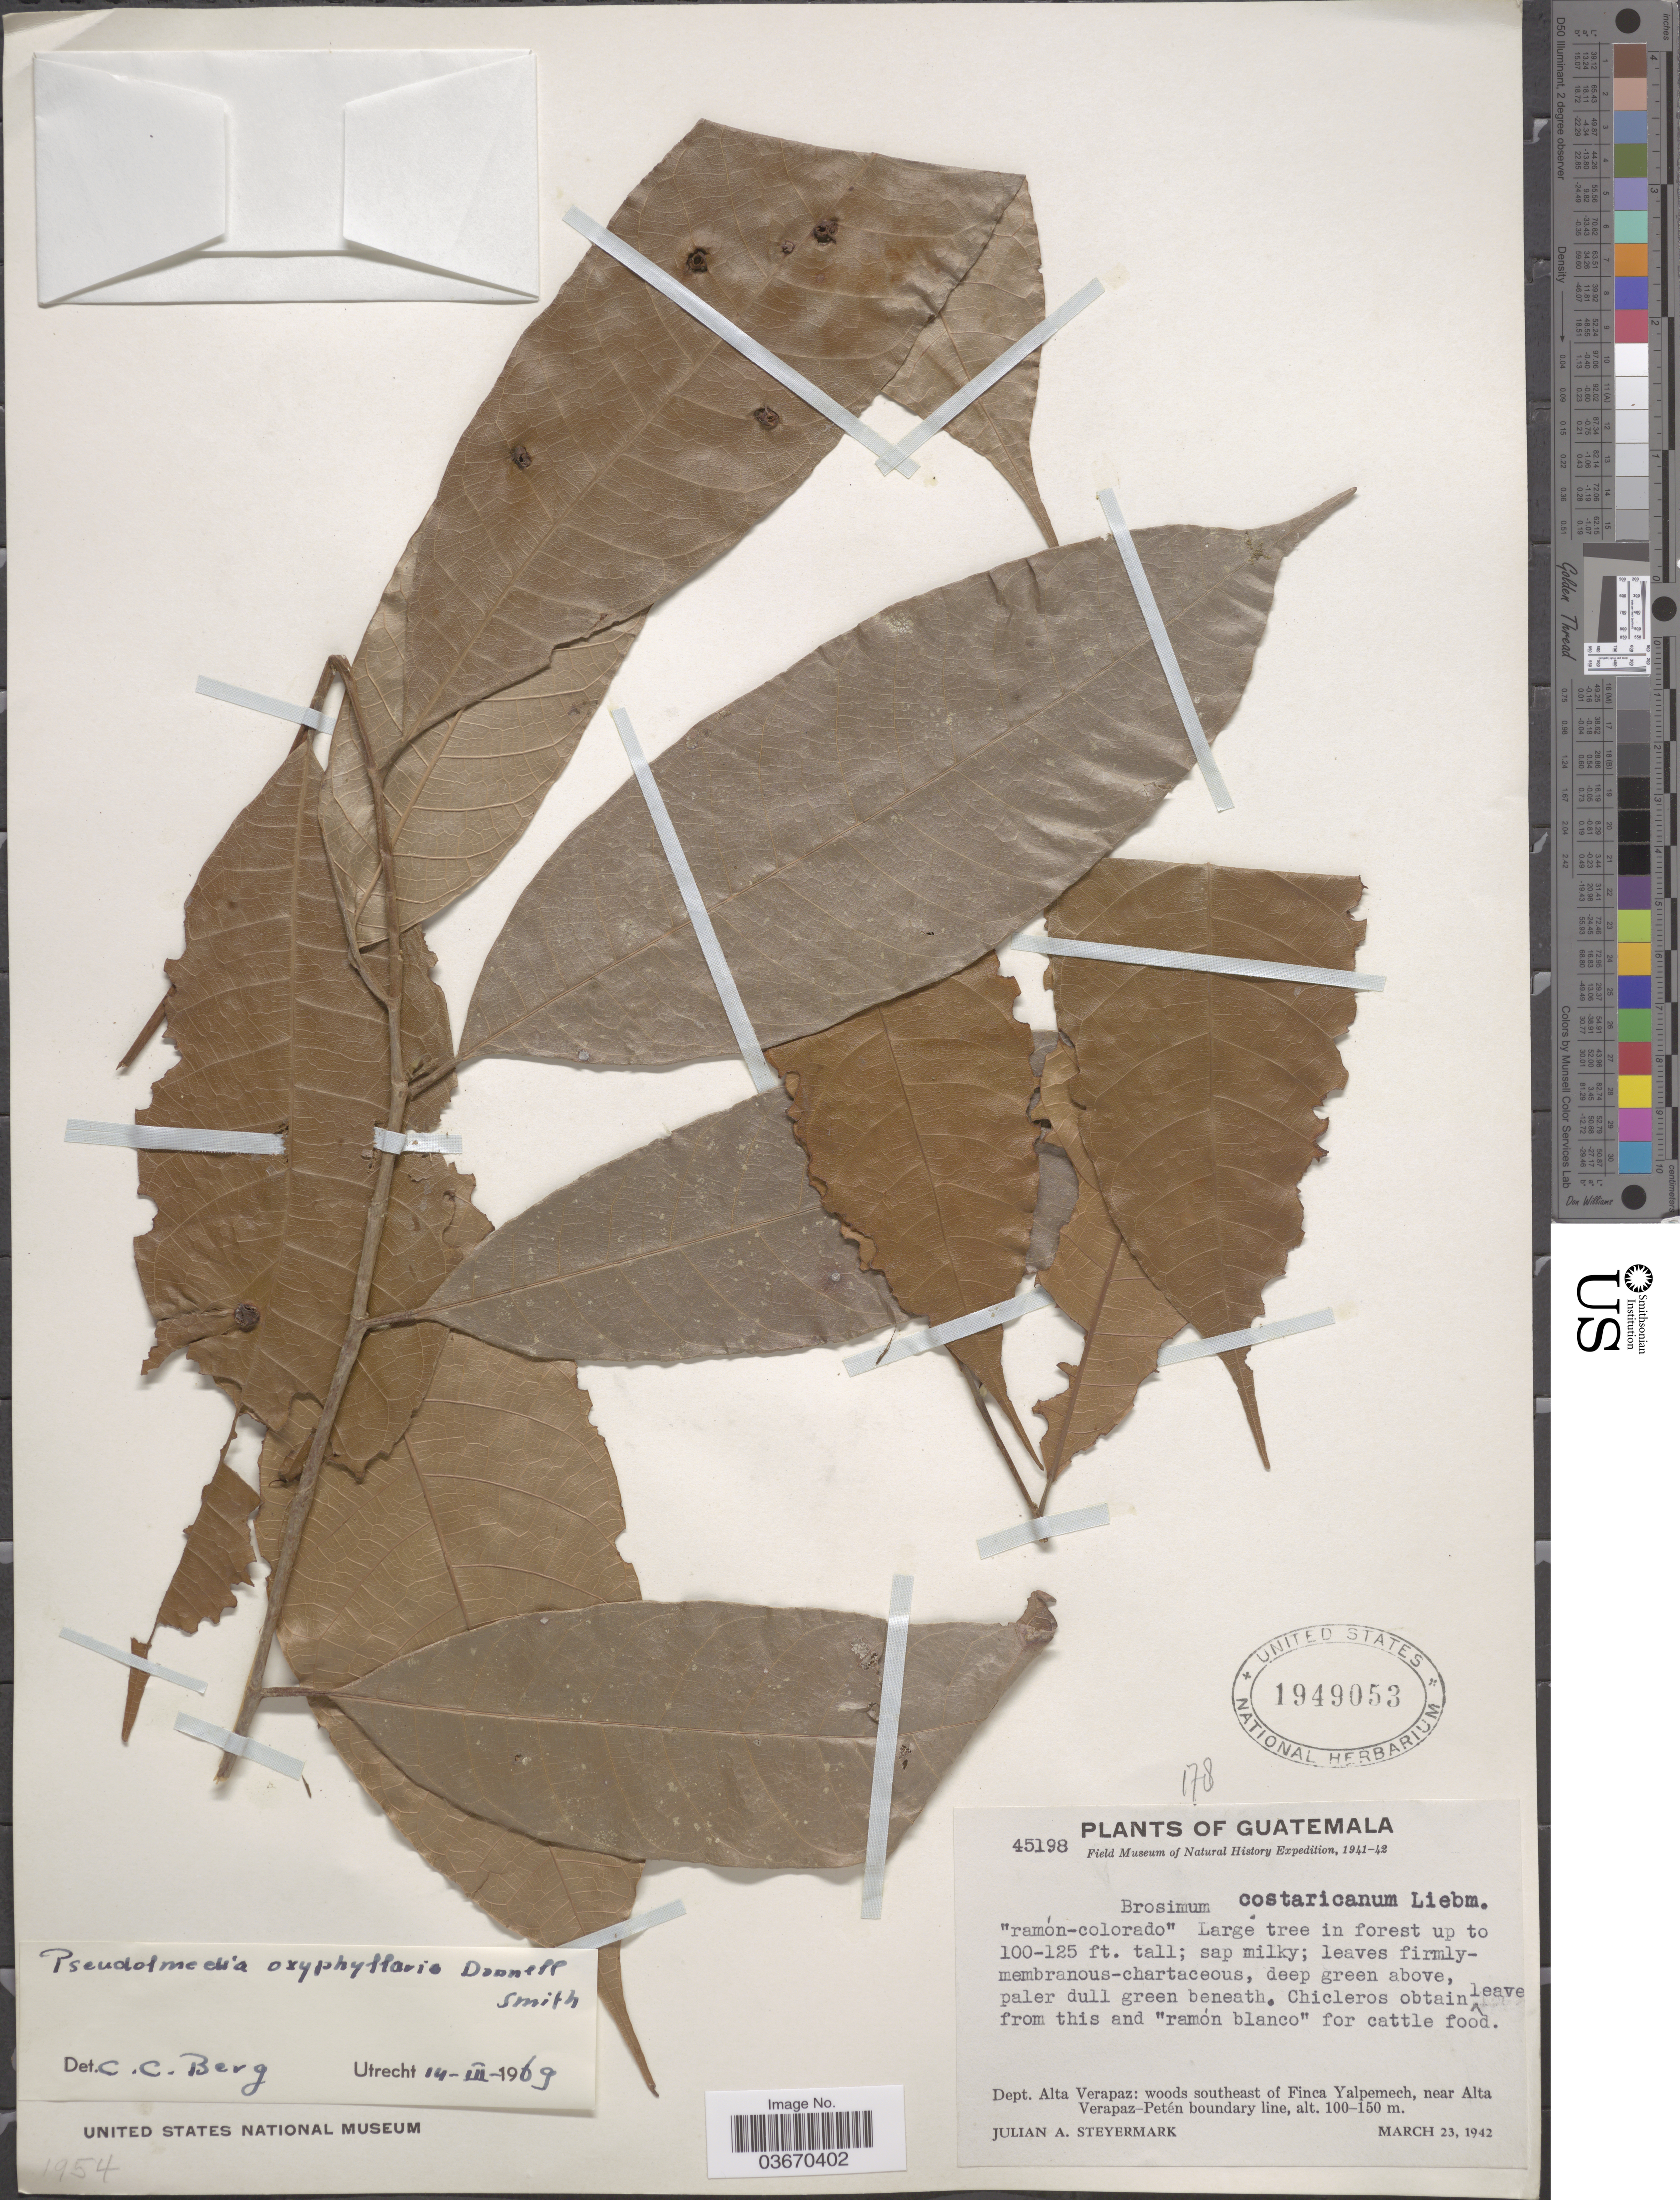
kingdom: Plantae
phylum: Tracheophyta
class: Magnoliopsida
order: Rosales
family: Moraceae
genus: Pseudolmedia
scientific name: Pseudolmedia oxyphyllaria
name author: Donn. Sm.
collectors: J. Steyermark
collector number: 45198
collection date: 1942-03-23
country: Guatemala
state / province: Alta Verapaz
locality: Dept. Alta Verapaz: woods southeast of Finca Yalpemech, near Alta Verapaz-Petén boundary line.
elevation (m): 100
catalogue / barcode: US 1949053